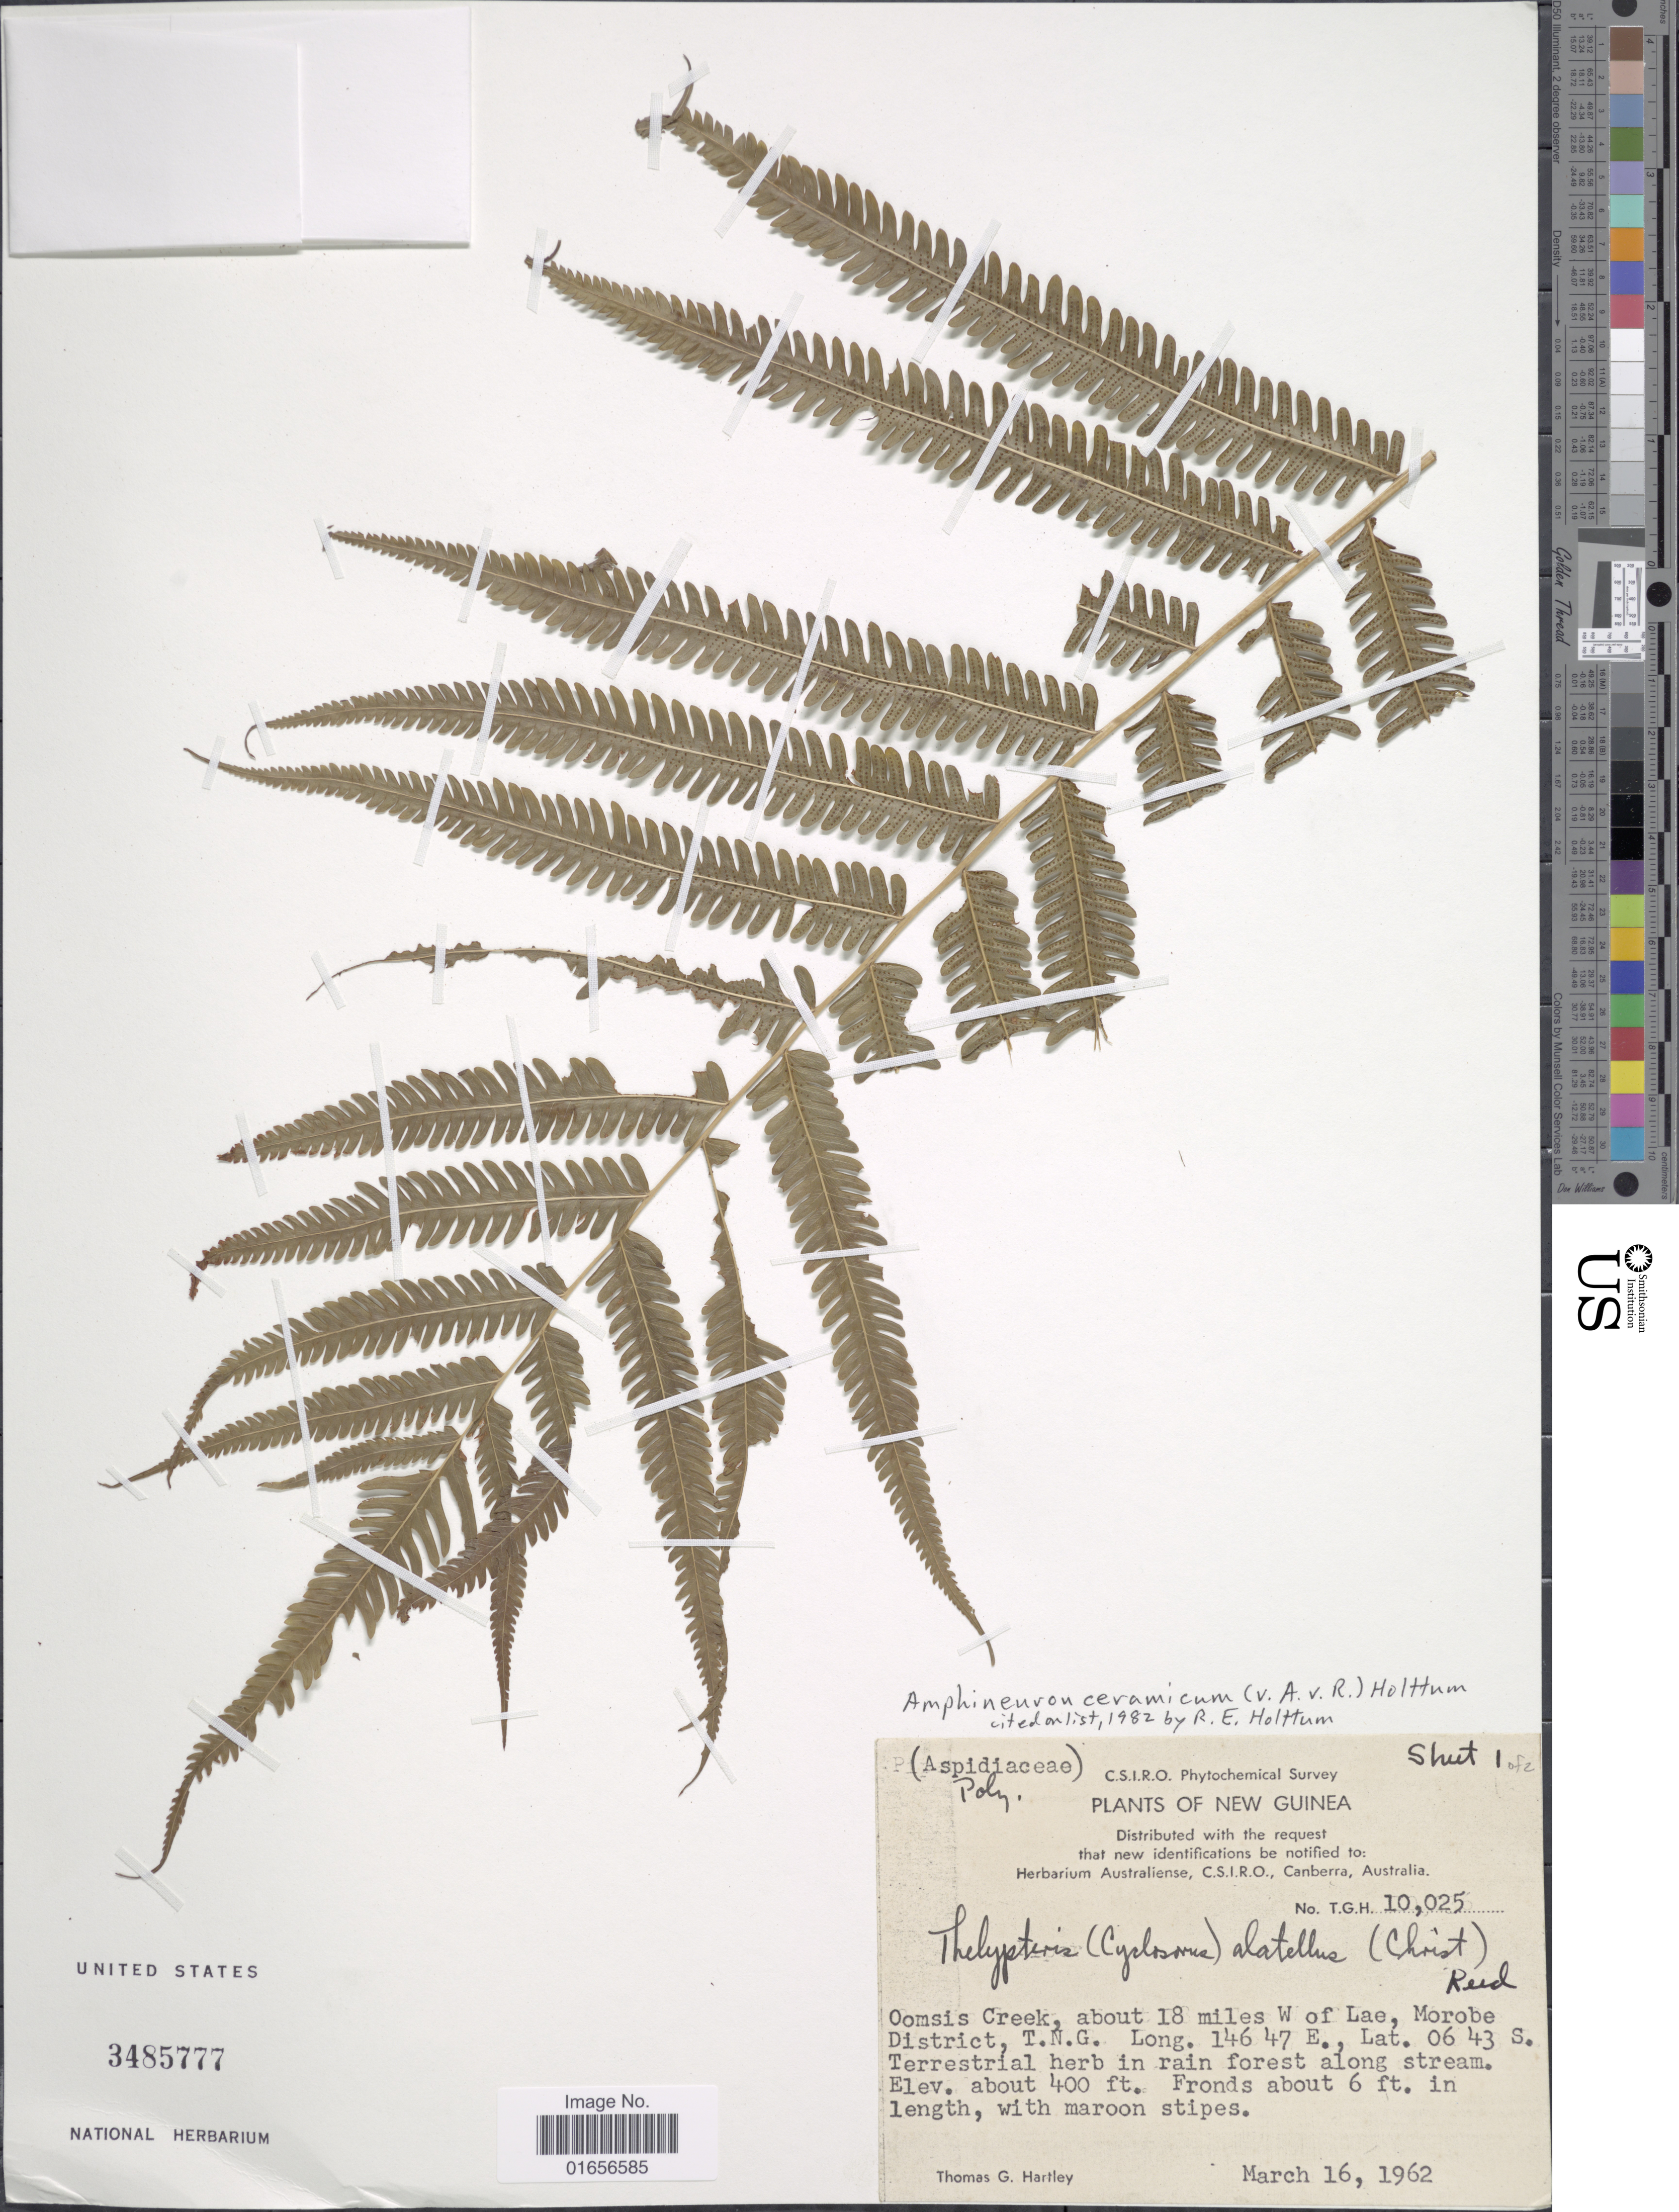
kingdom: Plantae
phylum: Tracheophyta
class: Polypodiopsida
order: Polypodiales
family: Thelypteridaceae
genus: Amphineuron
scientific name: Amphineuron ceramicum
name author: (Alderw.) Holttum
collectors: T. G. Hartley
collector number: TGH 10025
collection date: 1962-03-16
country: Papua New Guinea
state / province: Morobe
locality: New Guinea, Oomsis Creek, about 18 miles W of Lae, Morobe District, T.N.G.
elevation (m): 122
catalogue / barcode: US 3485777